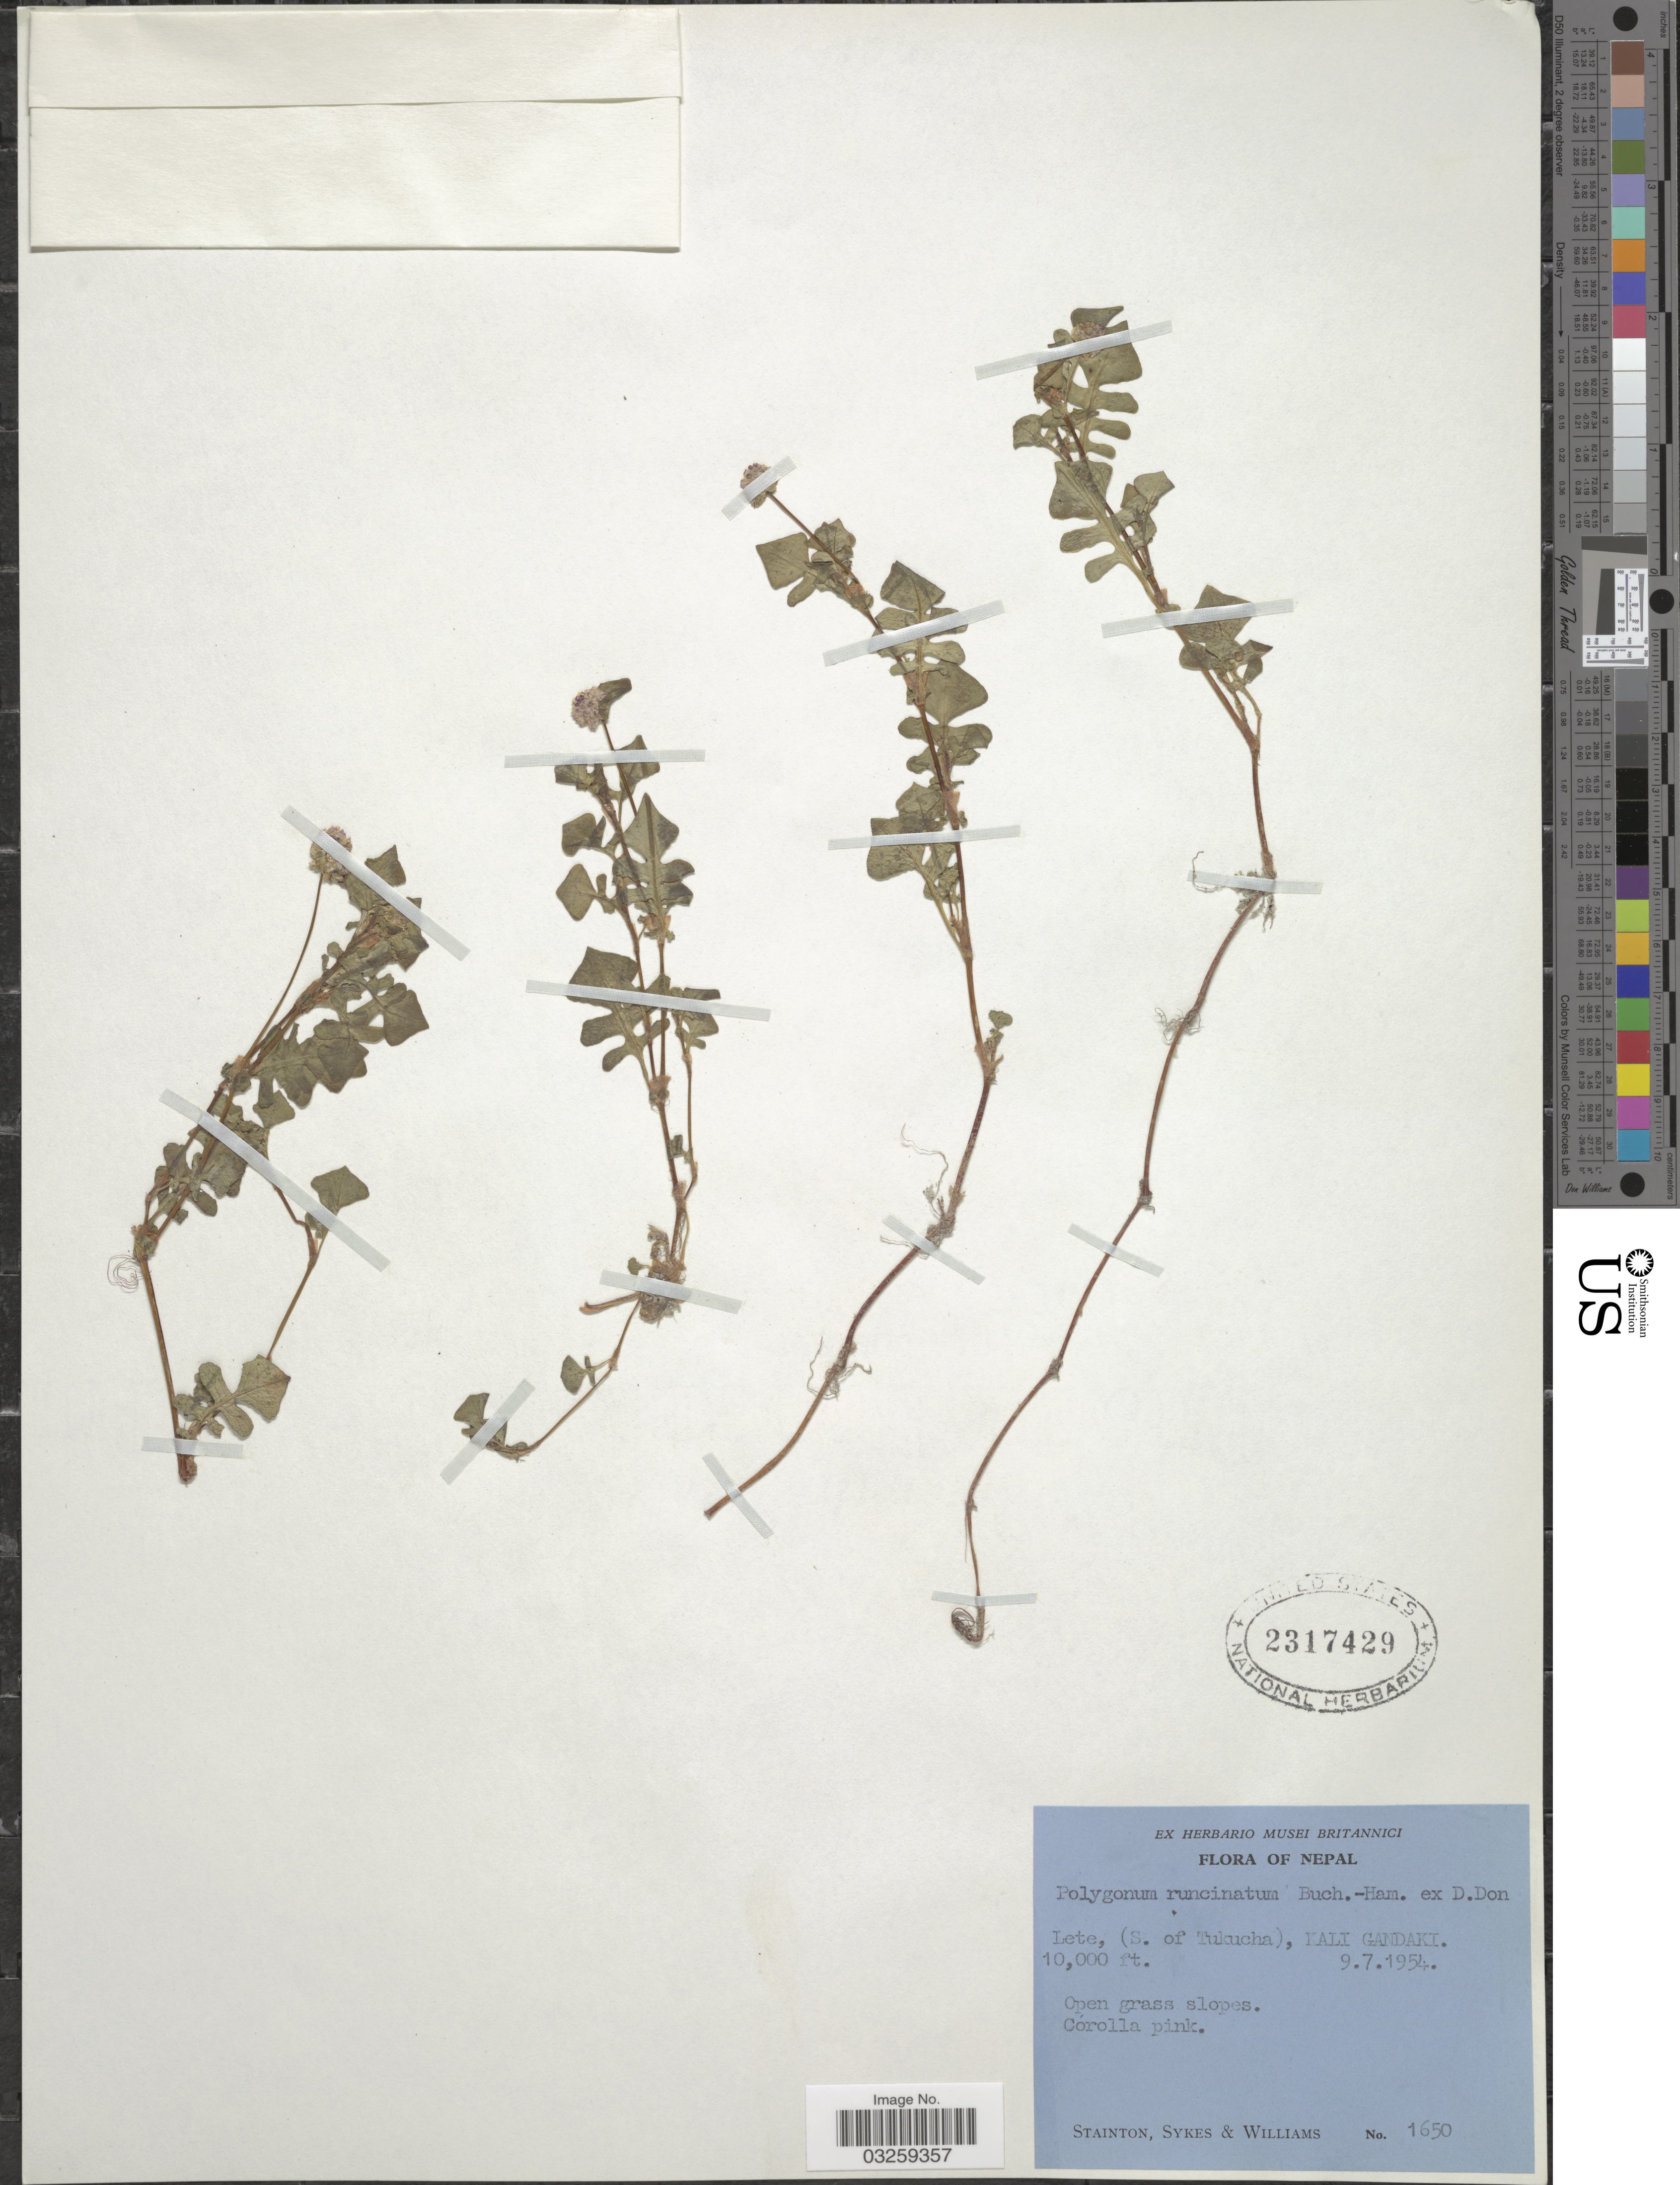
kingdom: Plantae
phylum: Tracheophyta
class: Magnoliopsida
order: Caryophyllales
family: Polygonaceae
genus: Polygonum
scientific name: Polygonum runcinatum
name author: Buch.-Ham. ex D. Don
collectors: -. Stainton, Sykes, -- & -- Williams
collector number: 1650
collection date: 1954-07-09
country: Nepal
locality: Lete (S. of Tukucha), Kali Gandaki.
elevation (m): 3048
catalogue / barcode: US 2317429